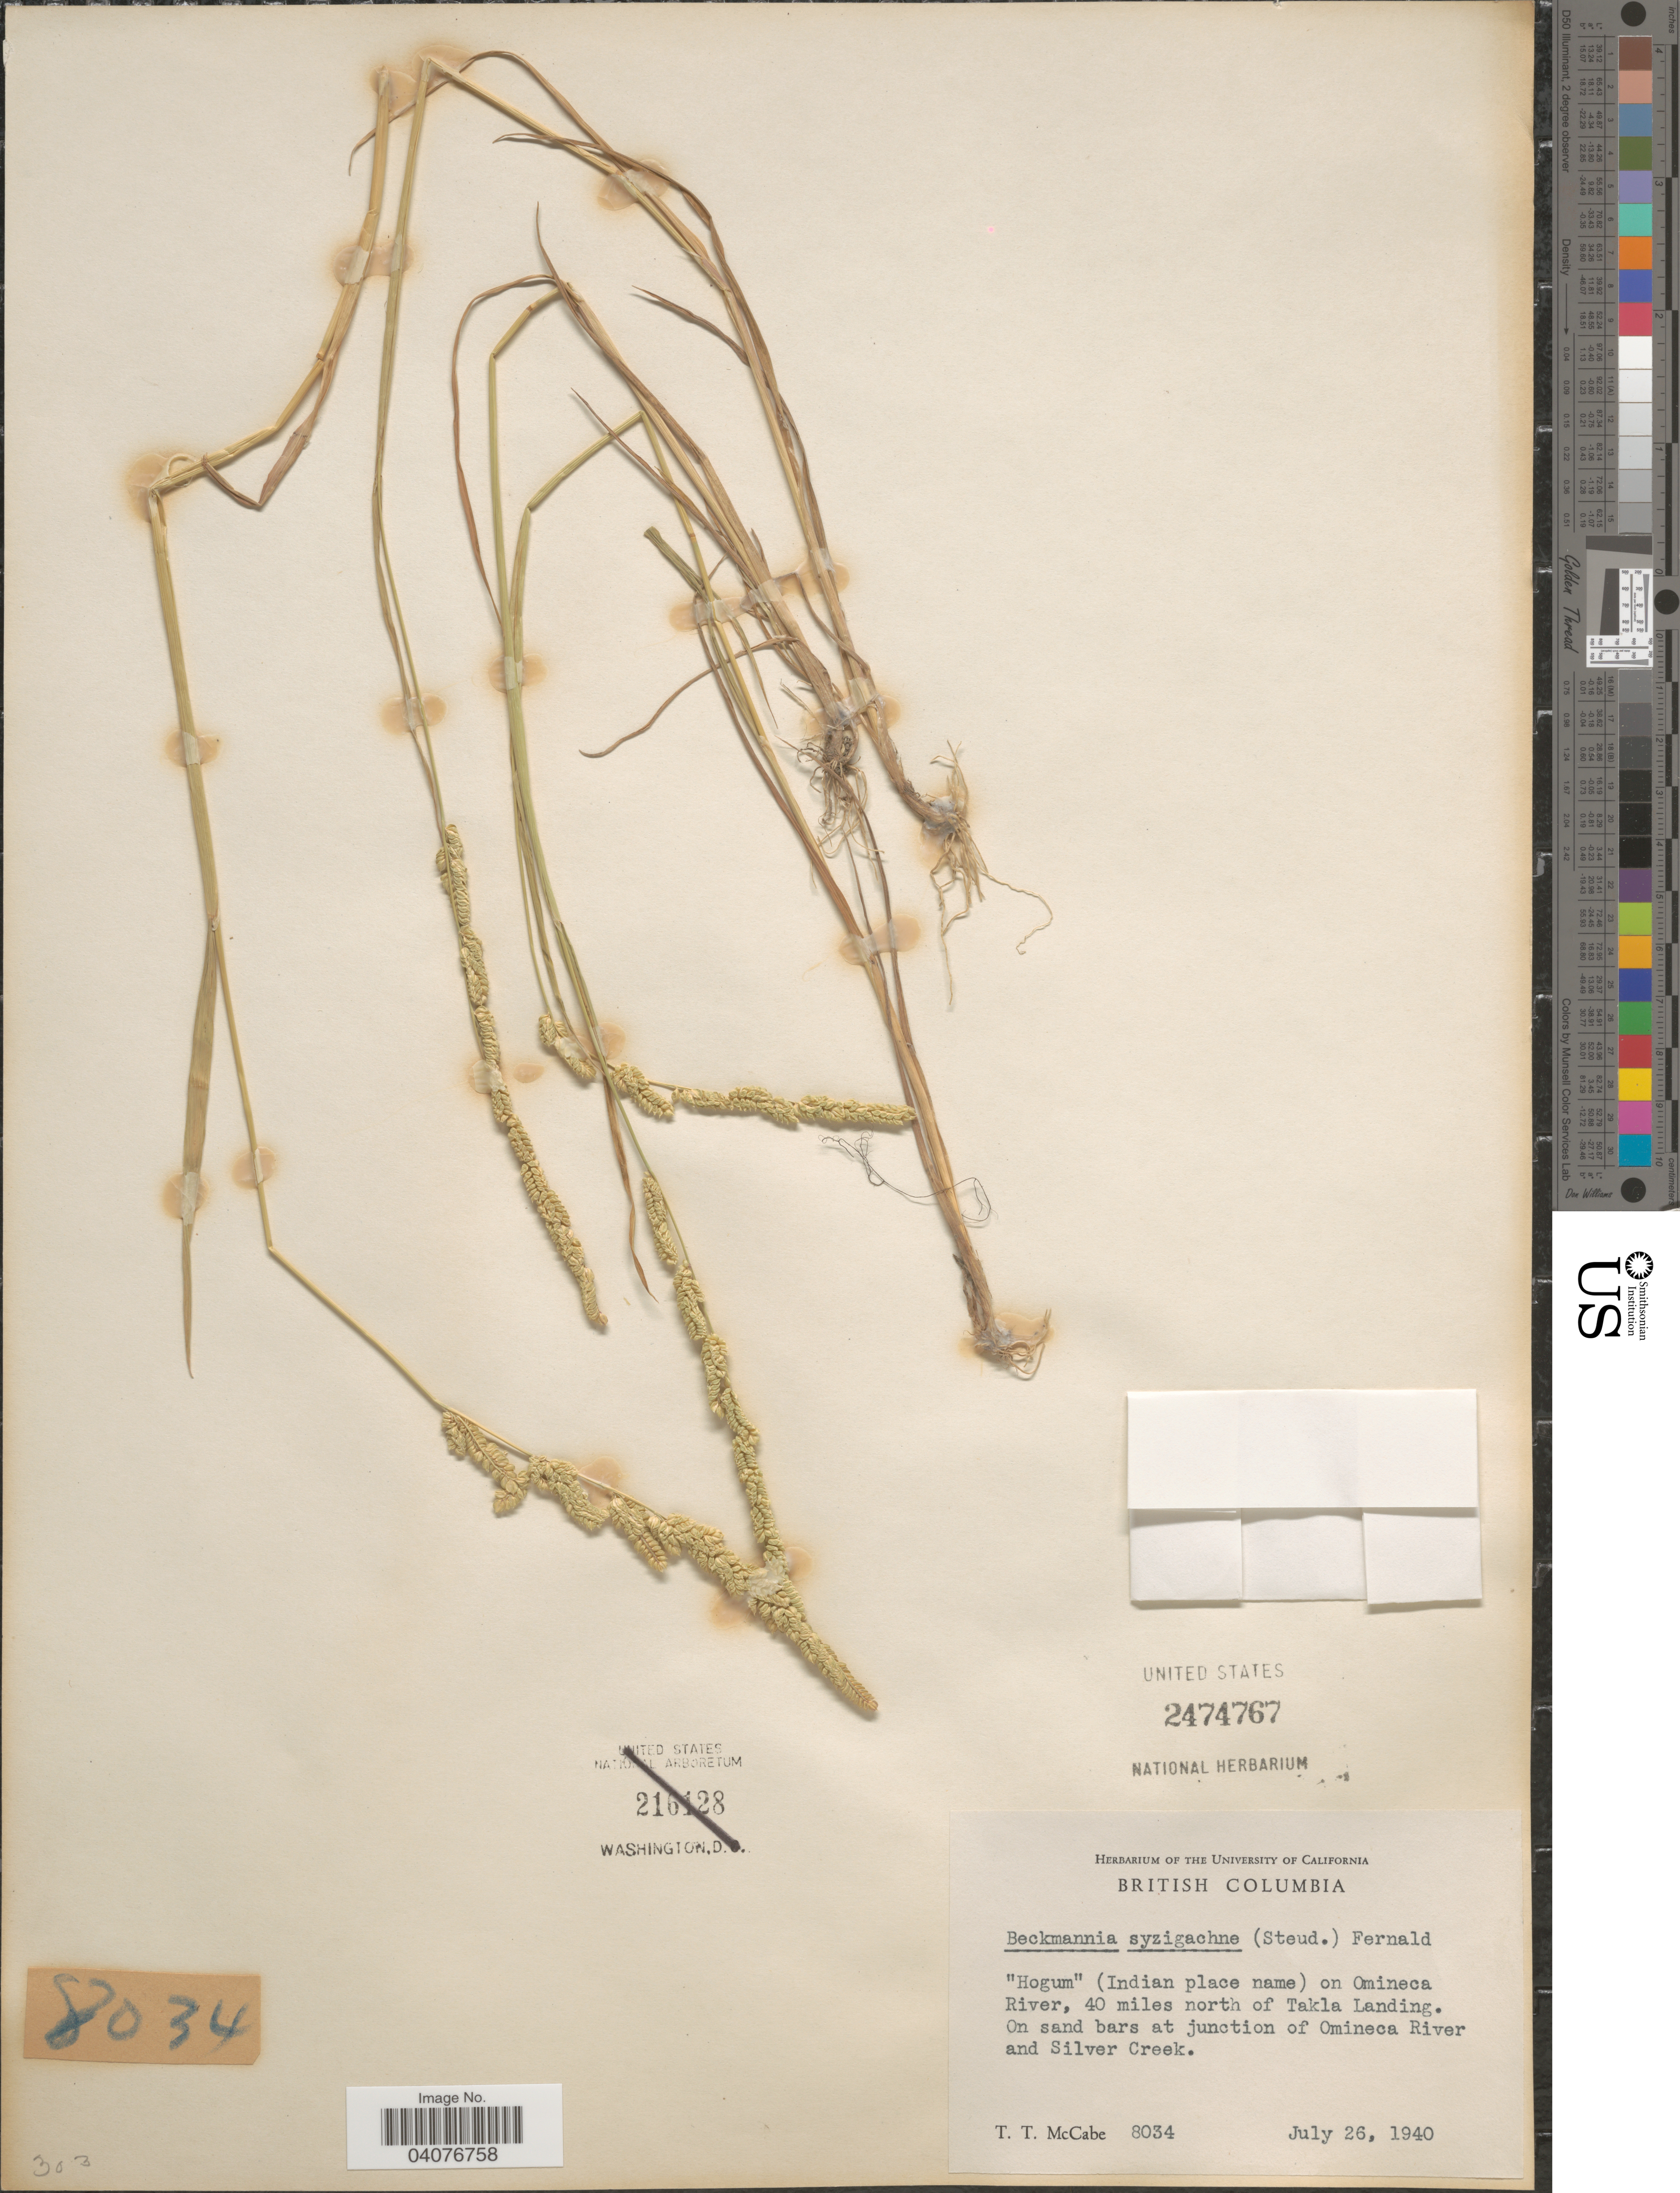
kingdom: Plantae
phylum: Tracheophyta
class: Liliopsida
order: Poales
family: Poaceae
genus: Beckmannia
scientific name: Beckmannia syzigachne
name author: (Steud.) Fernald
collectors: T. McCabe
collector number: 8034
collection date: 1940-07-26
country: Canada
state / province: British Columbia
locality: Hogum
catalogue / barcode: US 2474767